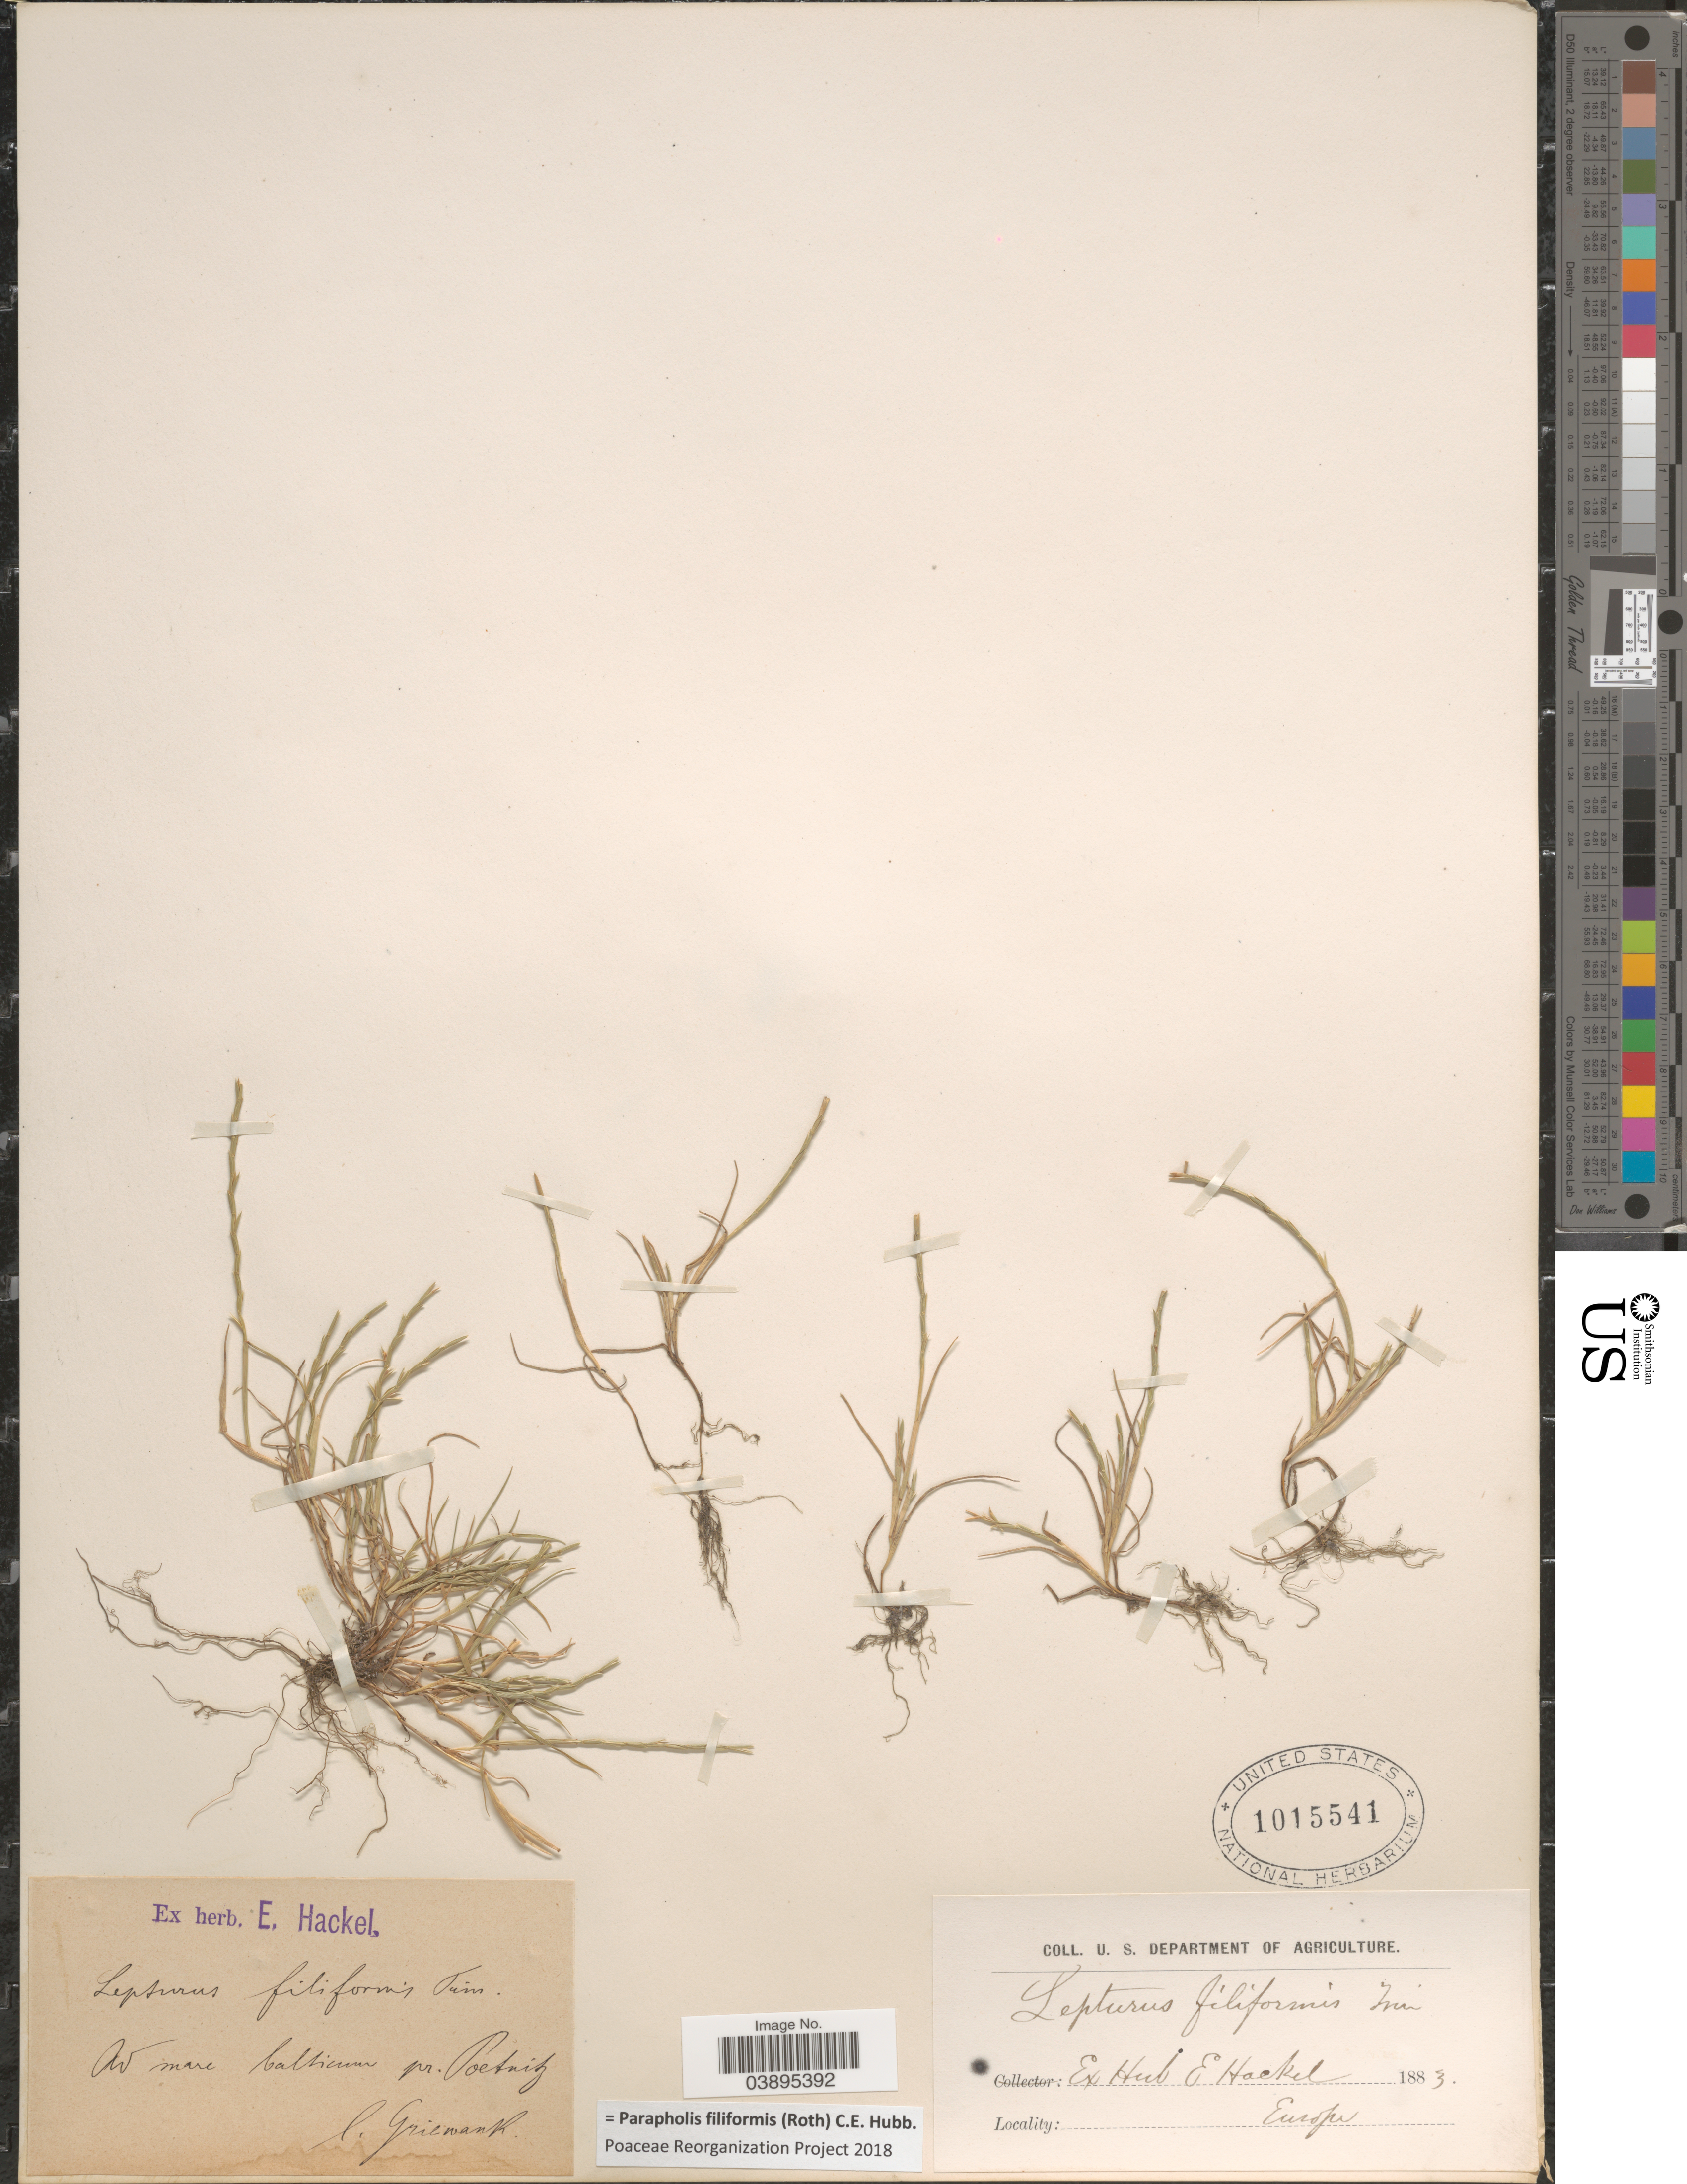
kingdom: Plantae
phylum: Tracheophyta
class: Liliopsida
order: Poales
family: Poaceae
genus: Parapholis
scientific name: Parapholis filiformis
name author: (Roth) C.E. Hubb.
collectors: L. Griewank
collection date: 1883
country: Germany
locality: Ad mare balticum pr. Poetnitz.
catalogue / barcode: US 1015541